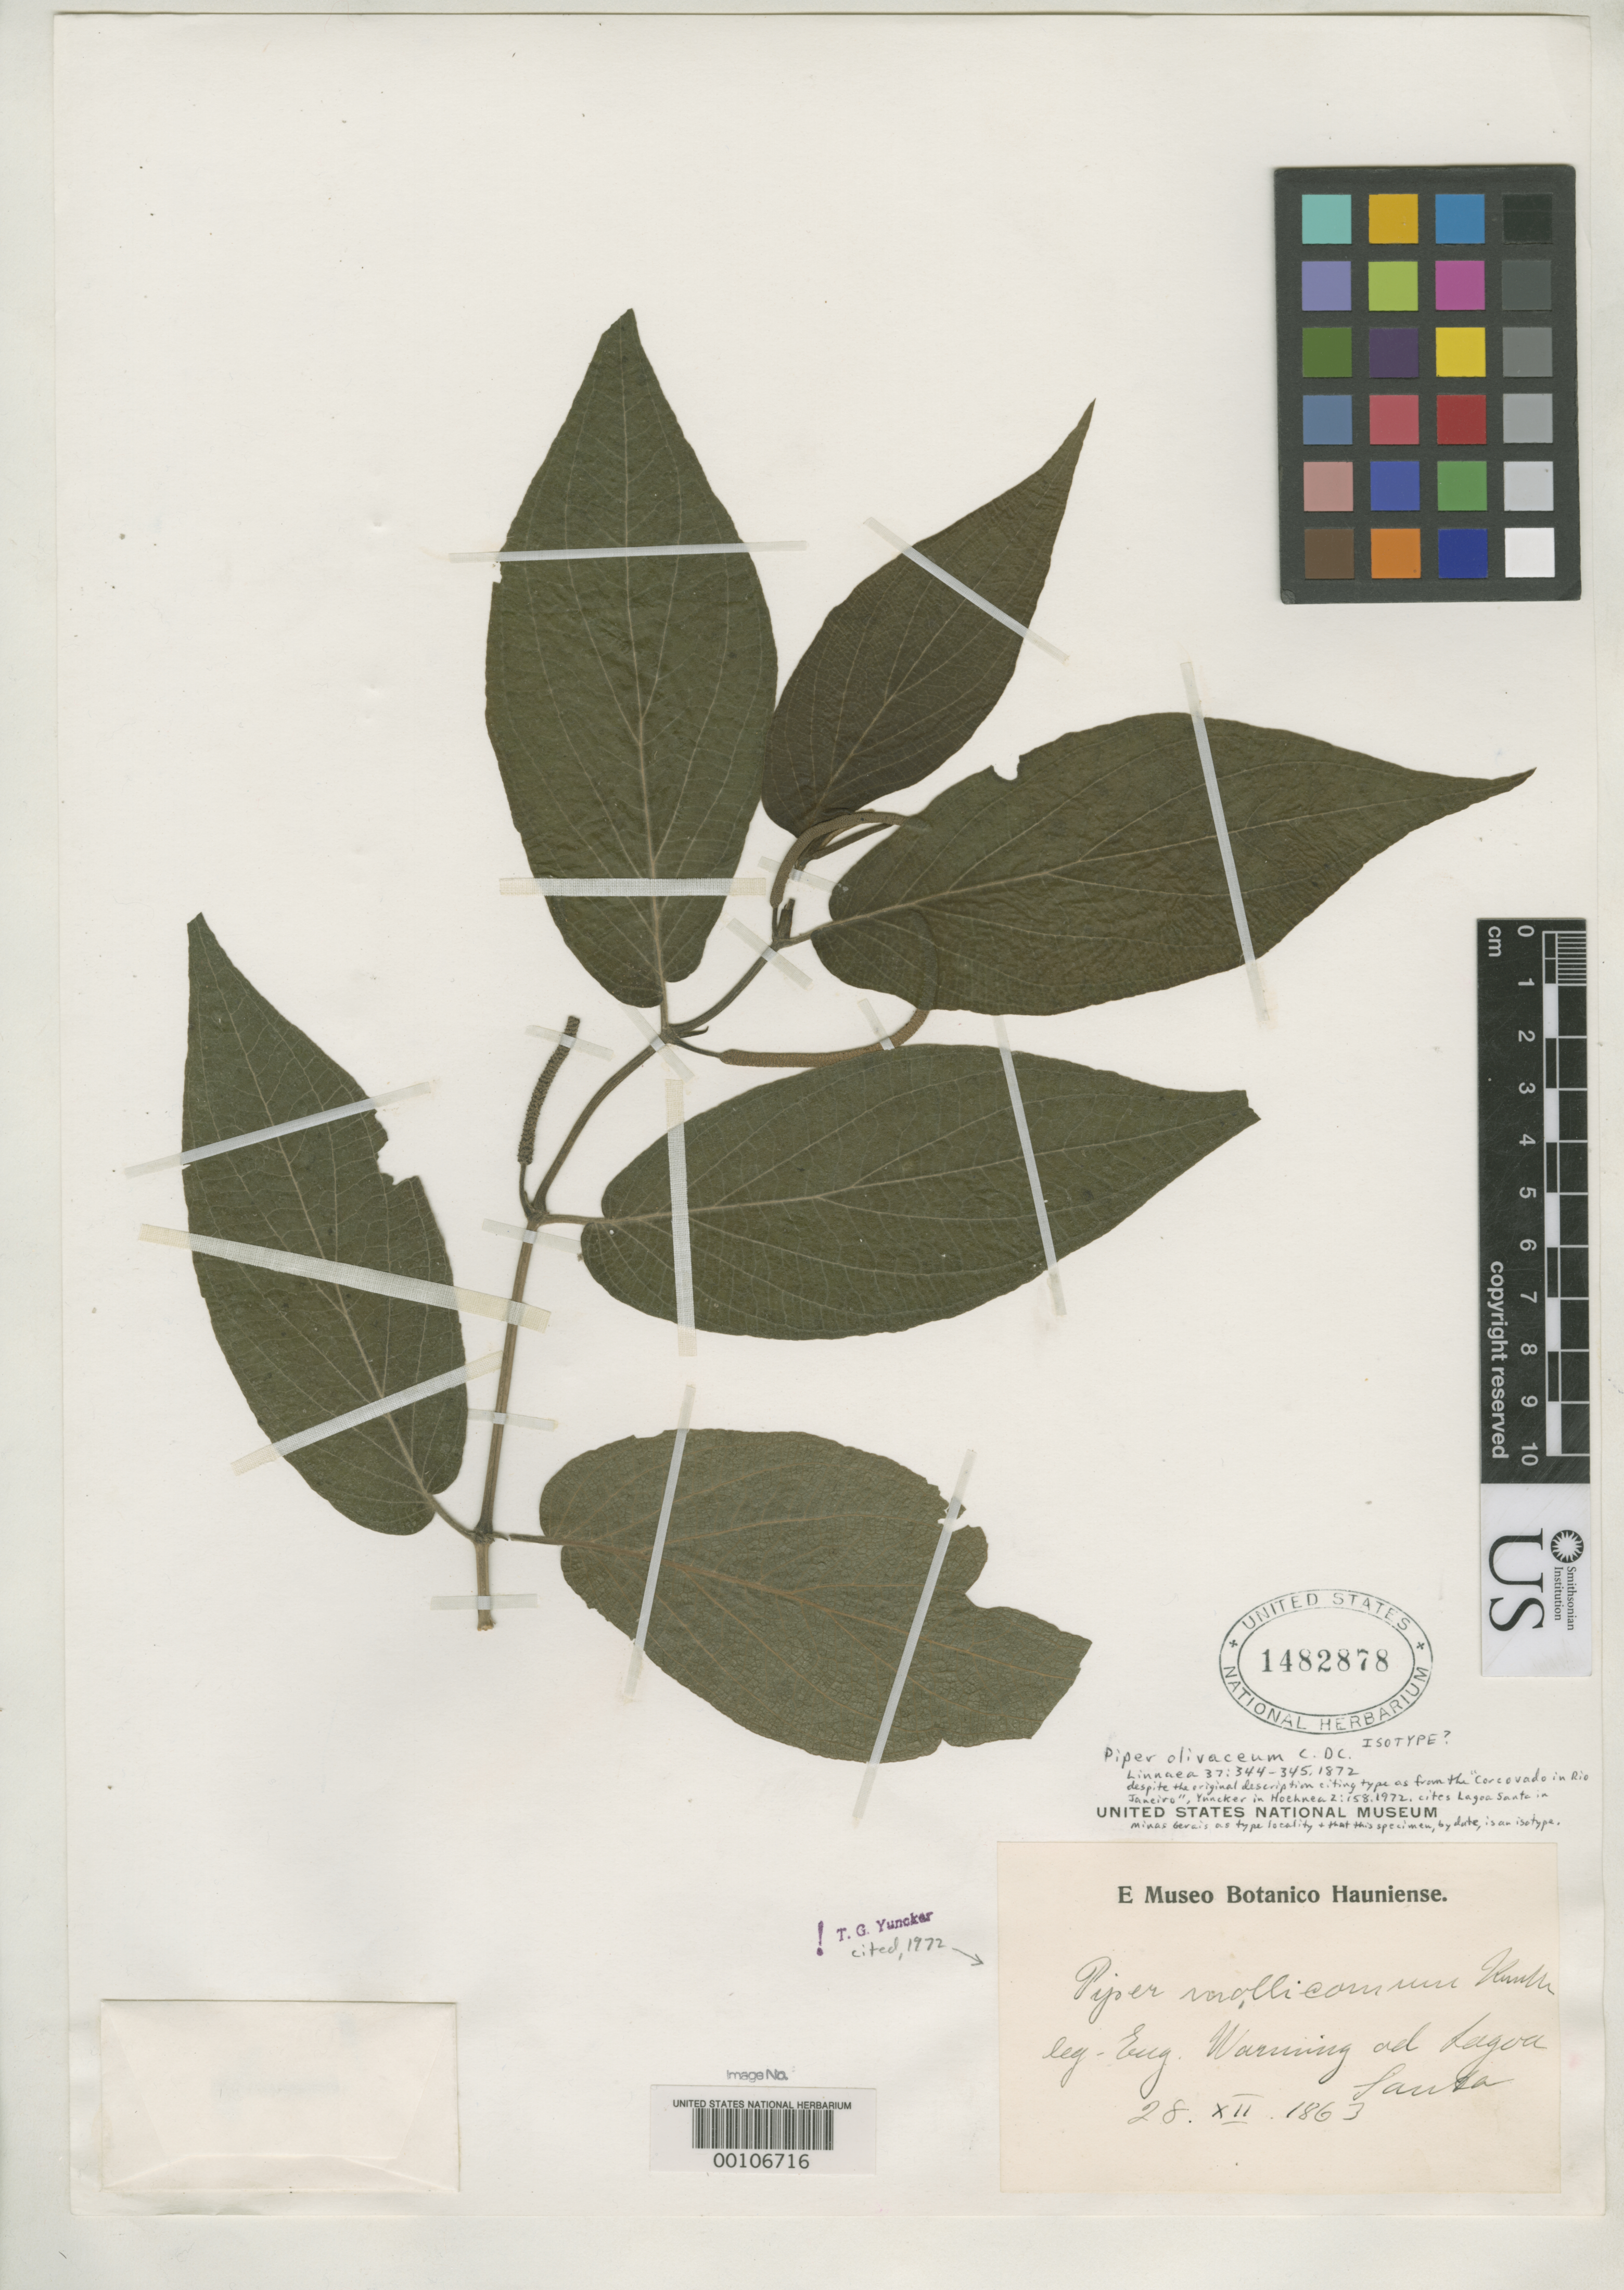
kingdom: Plantae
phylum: Tracheophyta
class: Magnoliopsida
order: Piperales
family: Piperaceae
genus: Piper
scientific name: Piper olivaceum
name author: C. DC.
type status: Possible Isotype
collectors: E. Warming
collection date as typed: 28 Dec 1863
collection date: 1863-12-28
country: Brazil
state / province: Minas Gerais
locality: Lagoa Santa.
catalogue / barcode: US 1482878